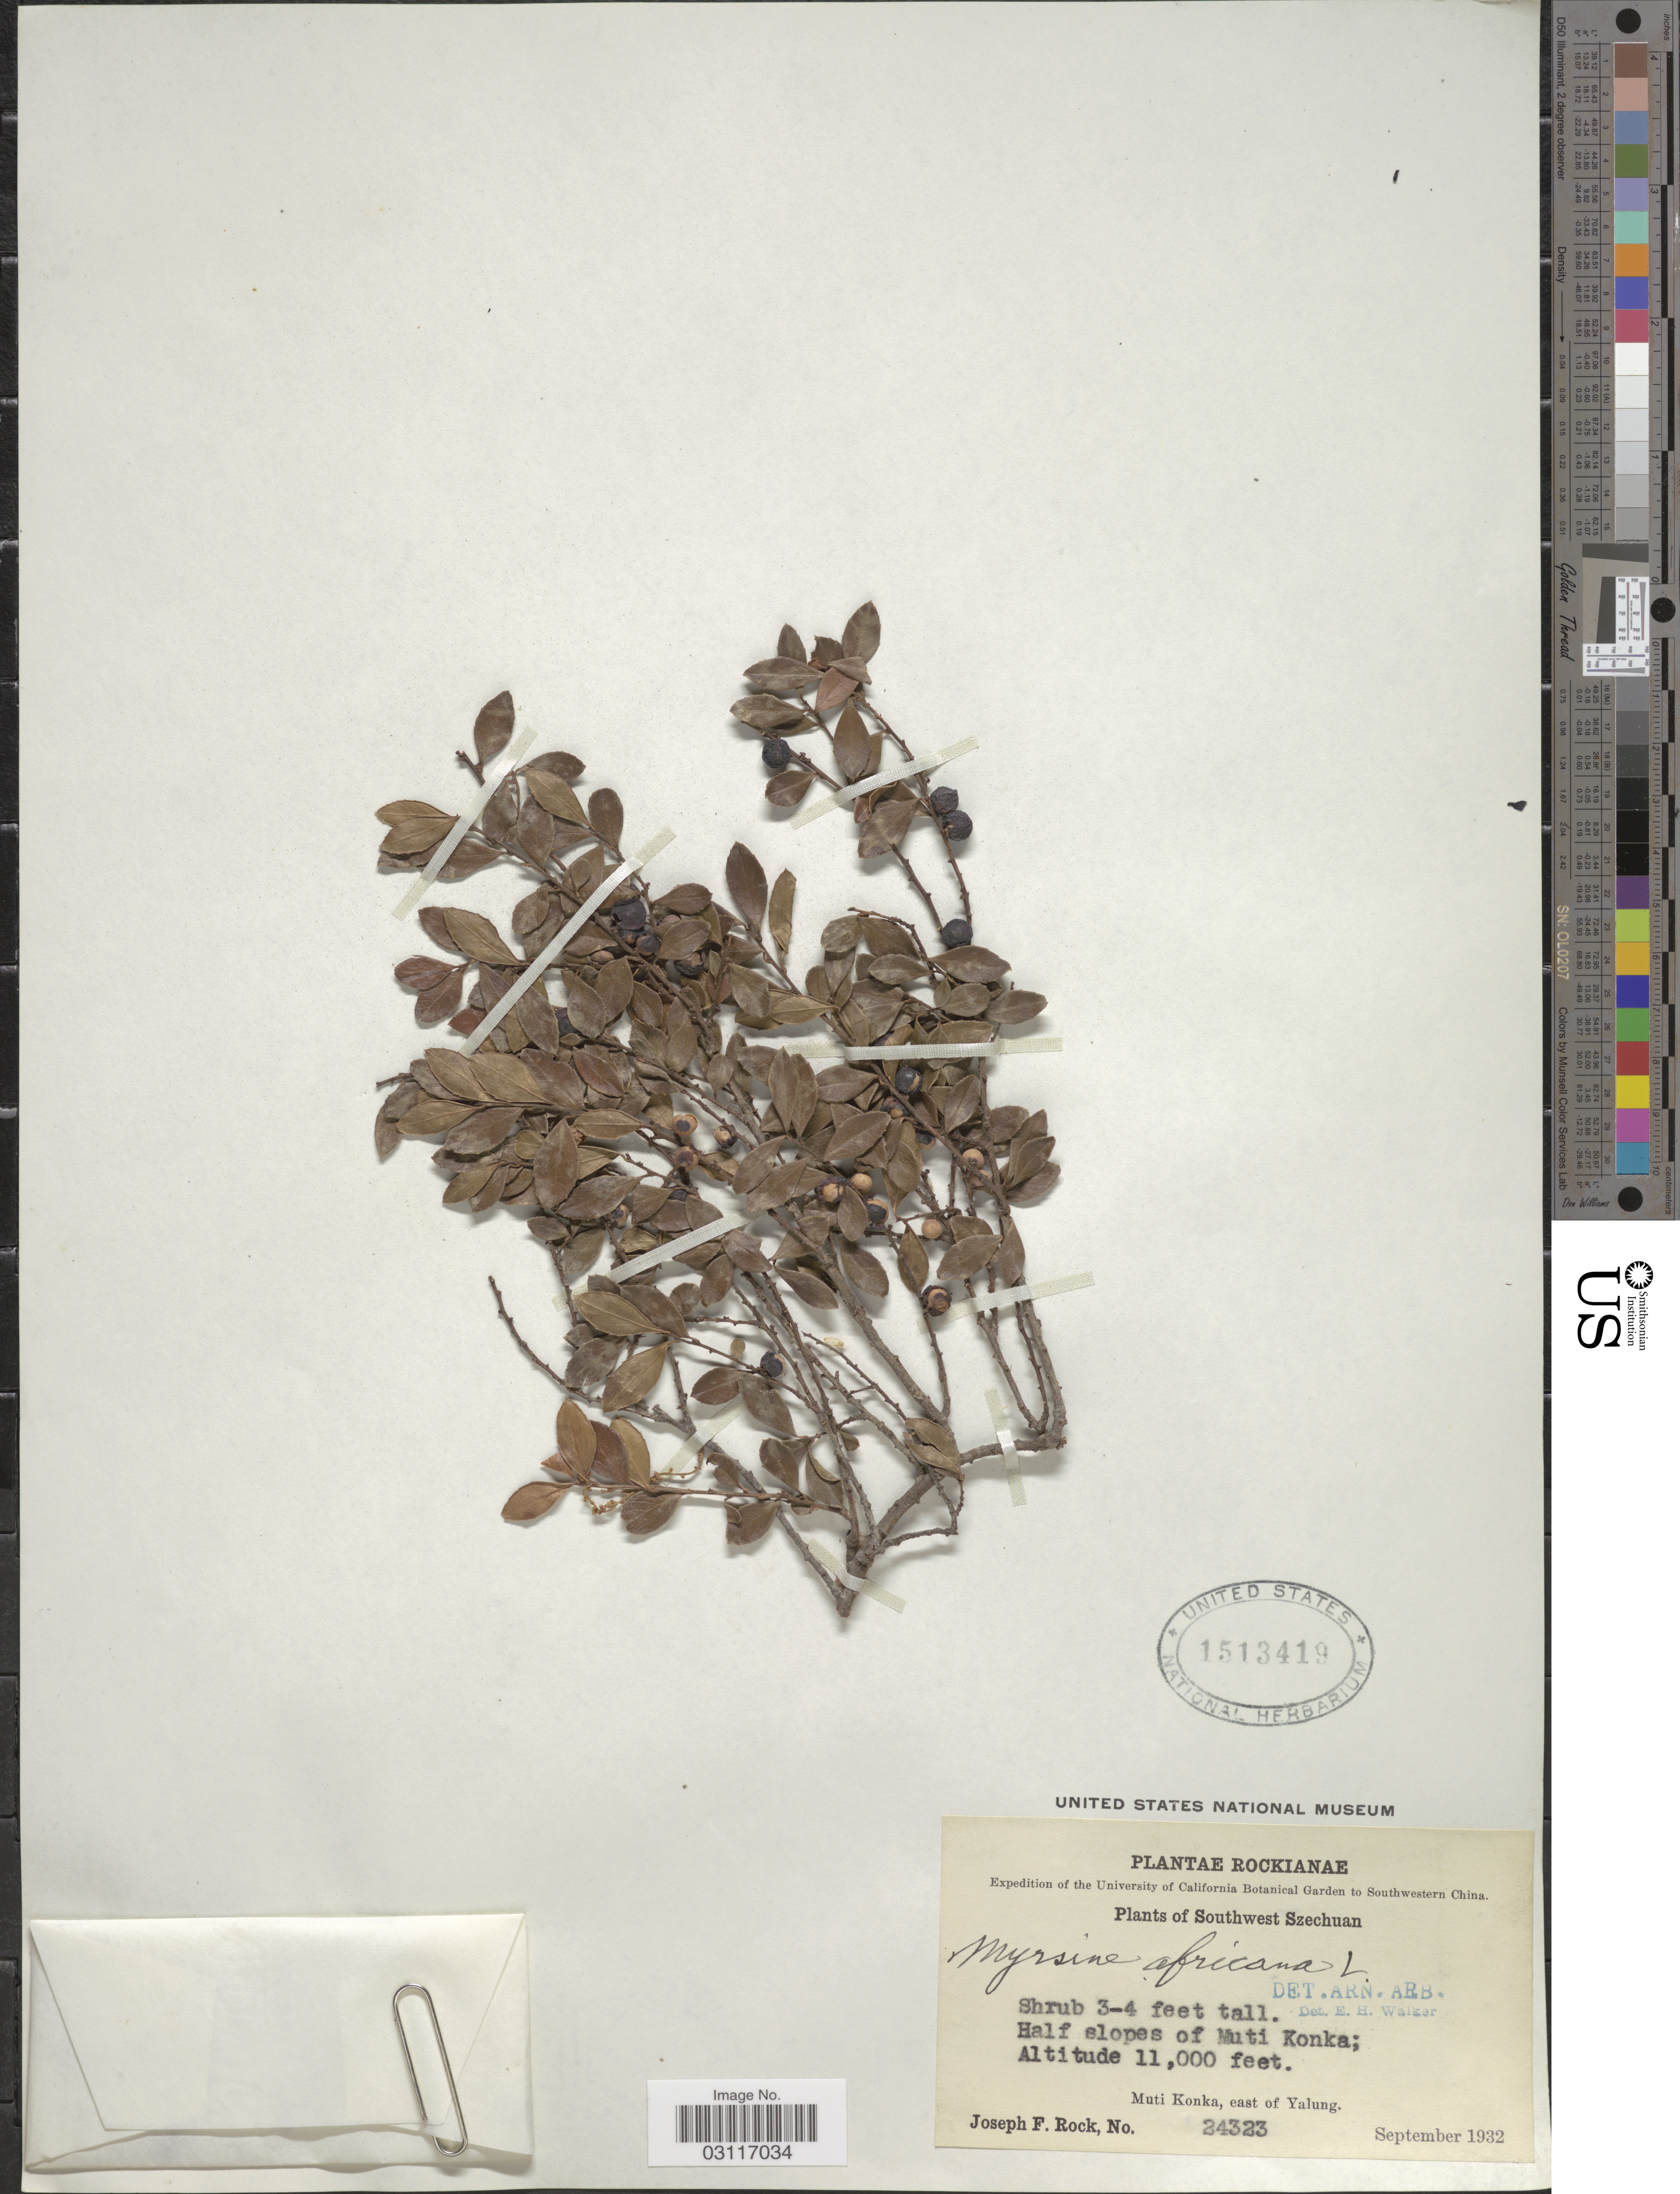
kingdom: Plantae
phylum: Tracheophyta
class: Magnoliopsida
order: Ericales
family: Primulaceae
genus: Myrsine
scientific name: Myrsine africana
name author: L.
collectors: J. F. Rock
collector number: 24323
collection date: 1932-09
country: China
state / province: Sichuan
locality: Southwest Szechuan. Half slopes of Muti Konka. Muti Konka, east of Yalung.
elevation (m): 3353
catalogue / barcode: US 1513419